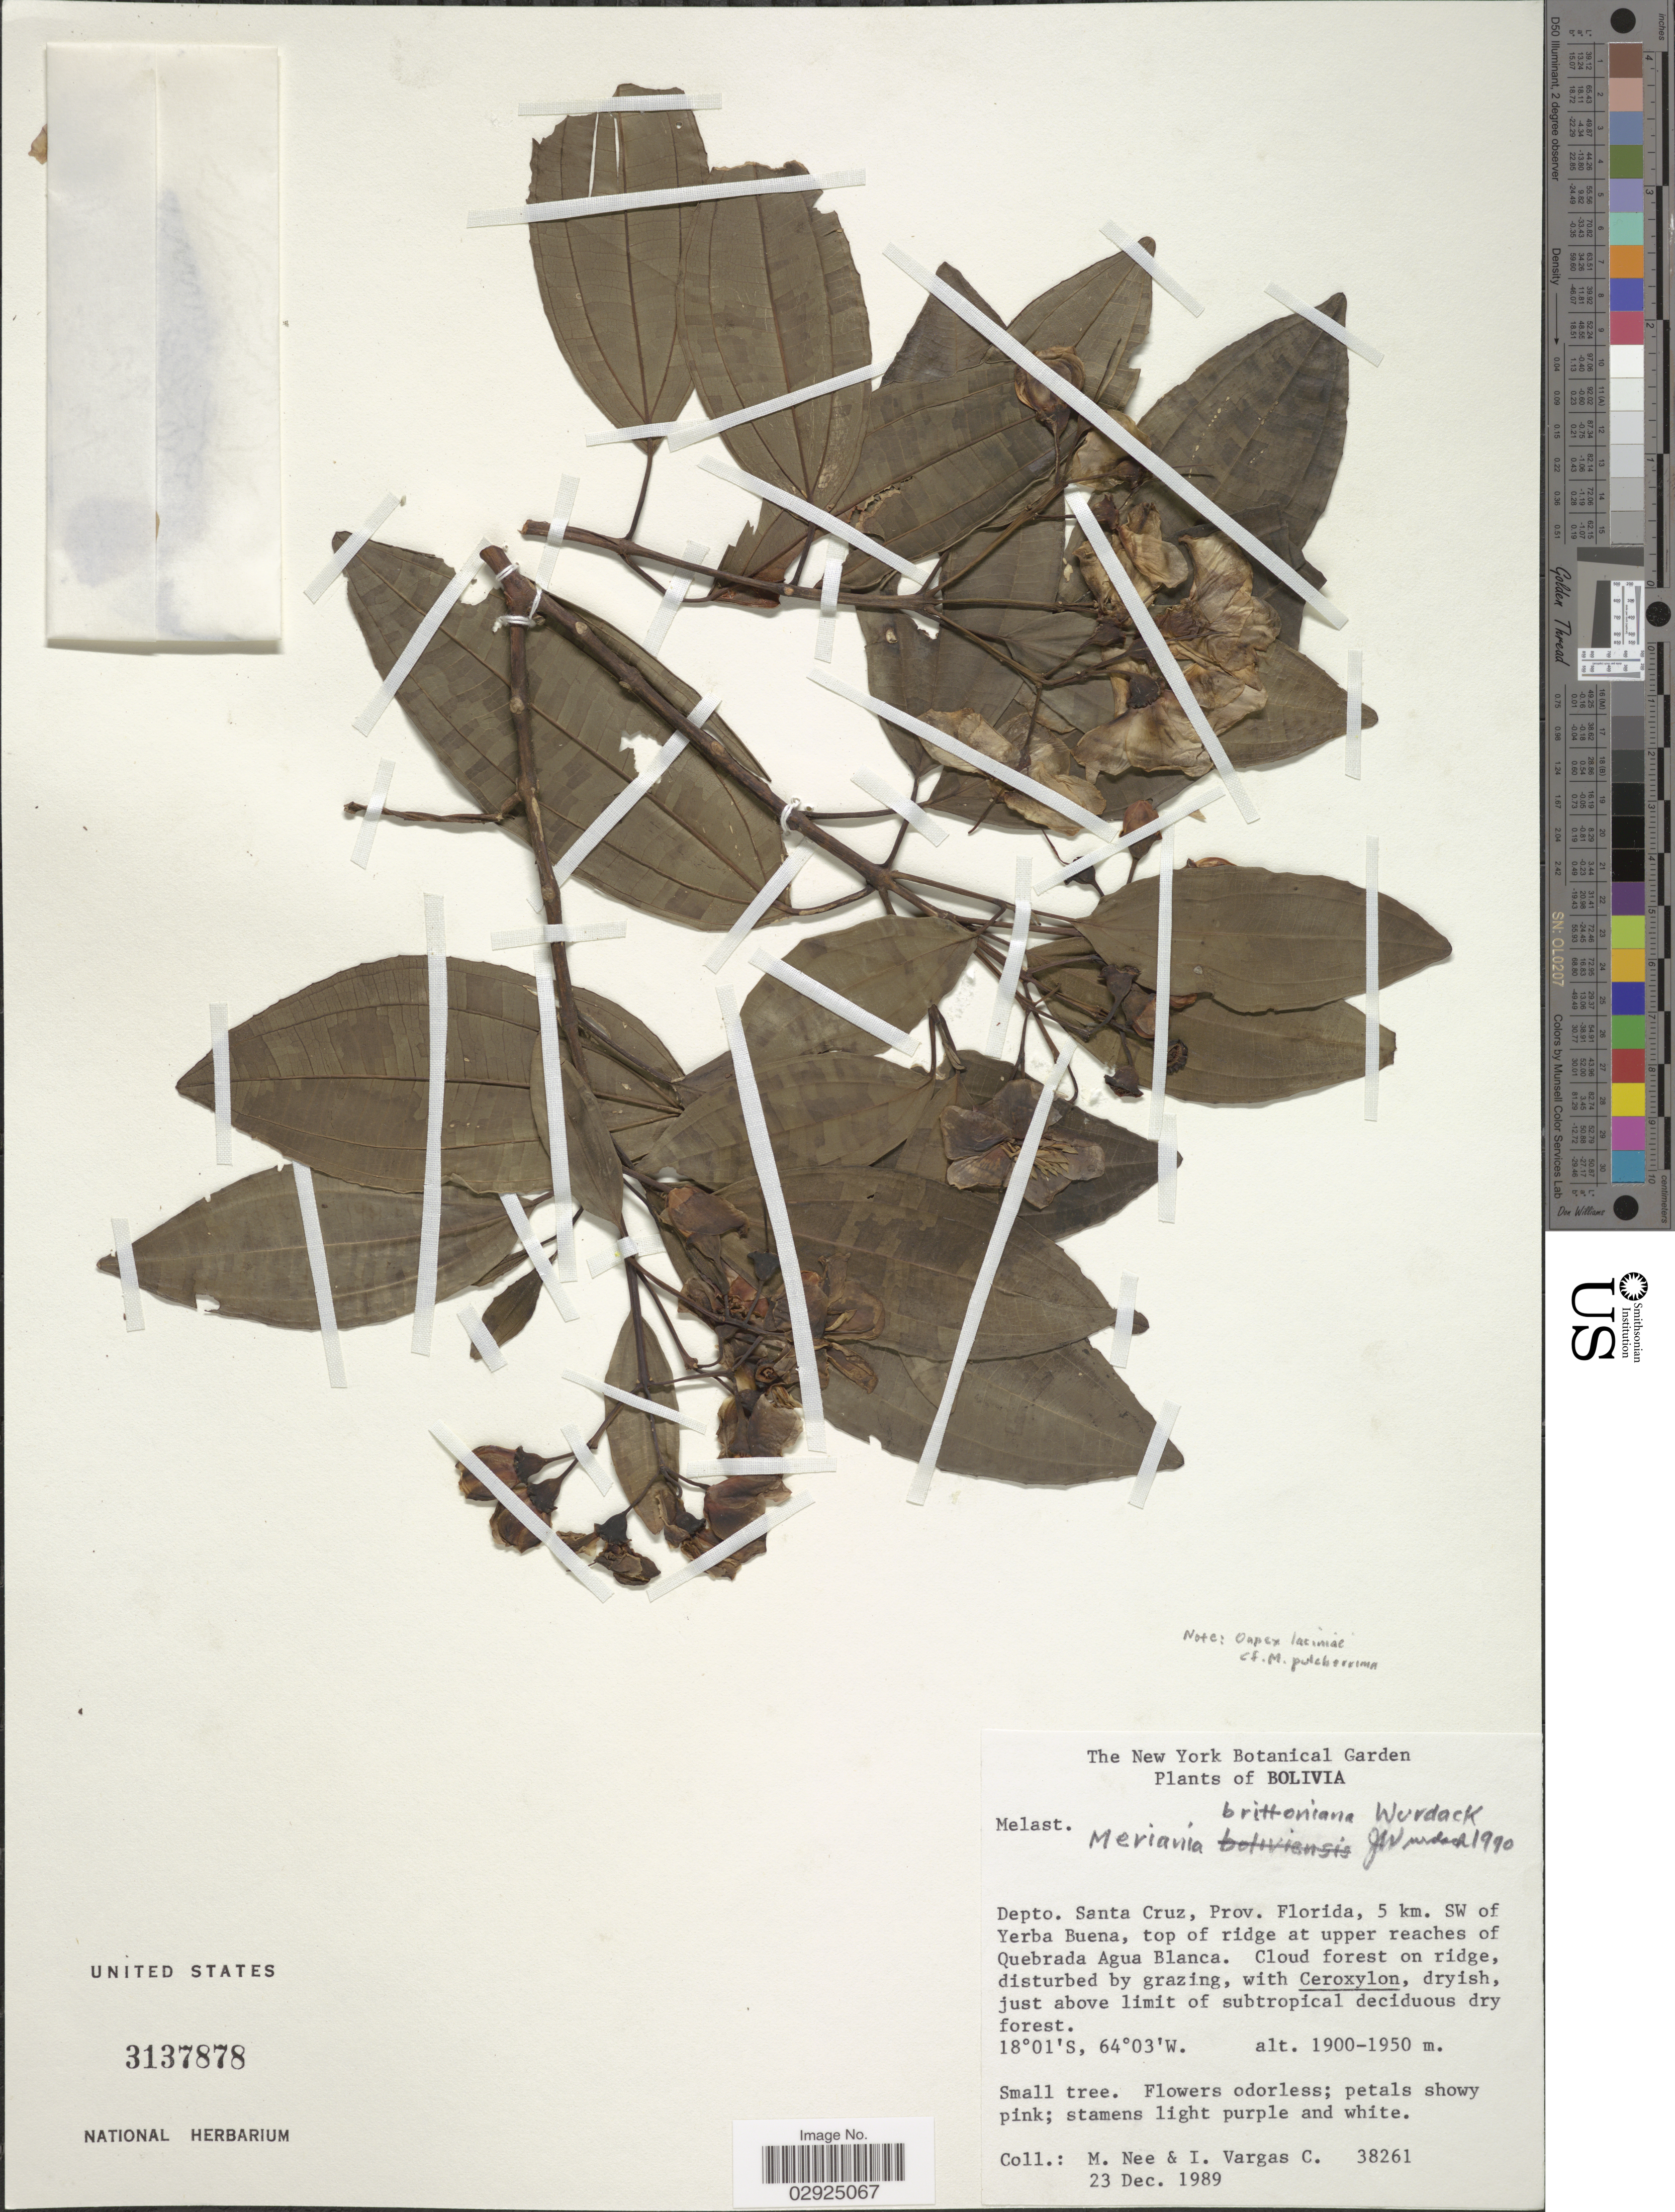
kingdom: Plantae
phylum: Tracheophyta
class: Magnoliopsida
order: Myrtales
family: Melastomataceae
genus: Meriania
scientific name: Meriania brittoniana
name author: Wurdack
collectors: M. Nee & I. Vargas C.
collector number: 38261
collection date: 1989-12-23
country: Bolivia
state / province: Santa Cruz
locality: Depto. Santa Cruz, Prov. Florida, 5 km. SW of Yerba Buena, top of ridge at upper reaches of Quebrada Agua Blanca.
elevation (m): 1900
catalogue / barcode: US 3137878